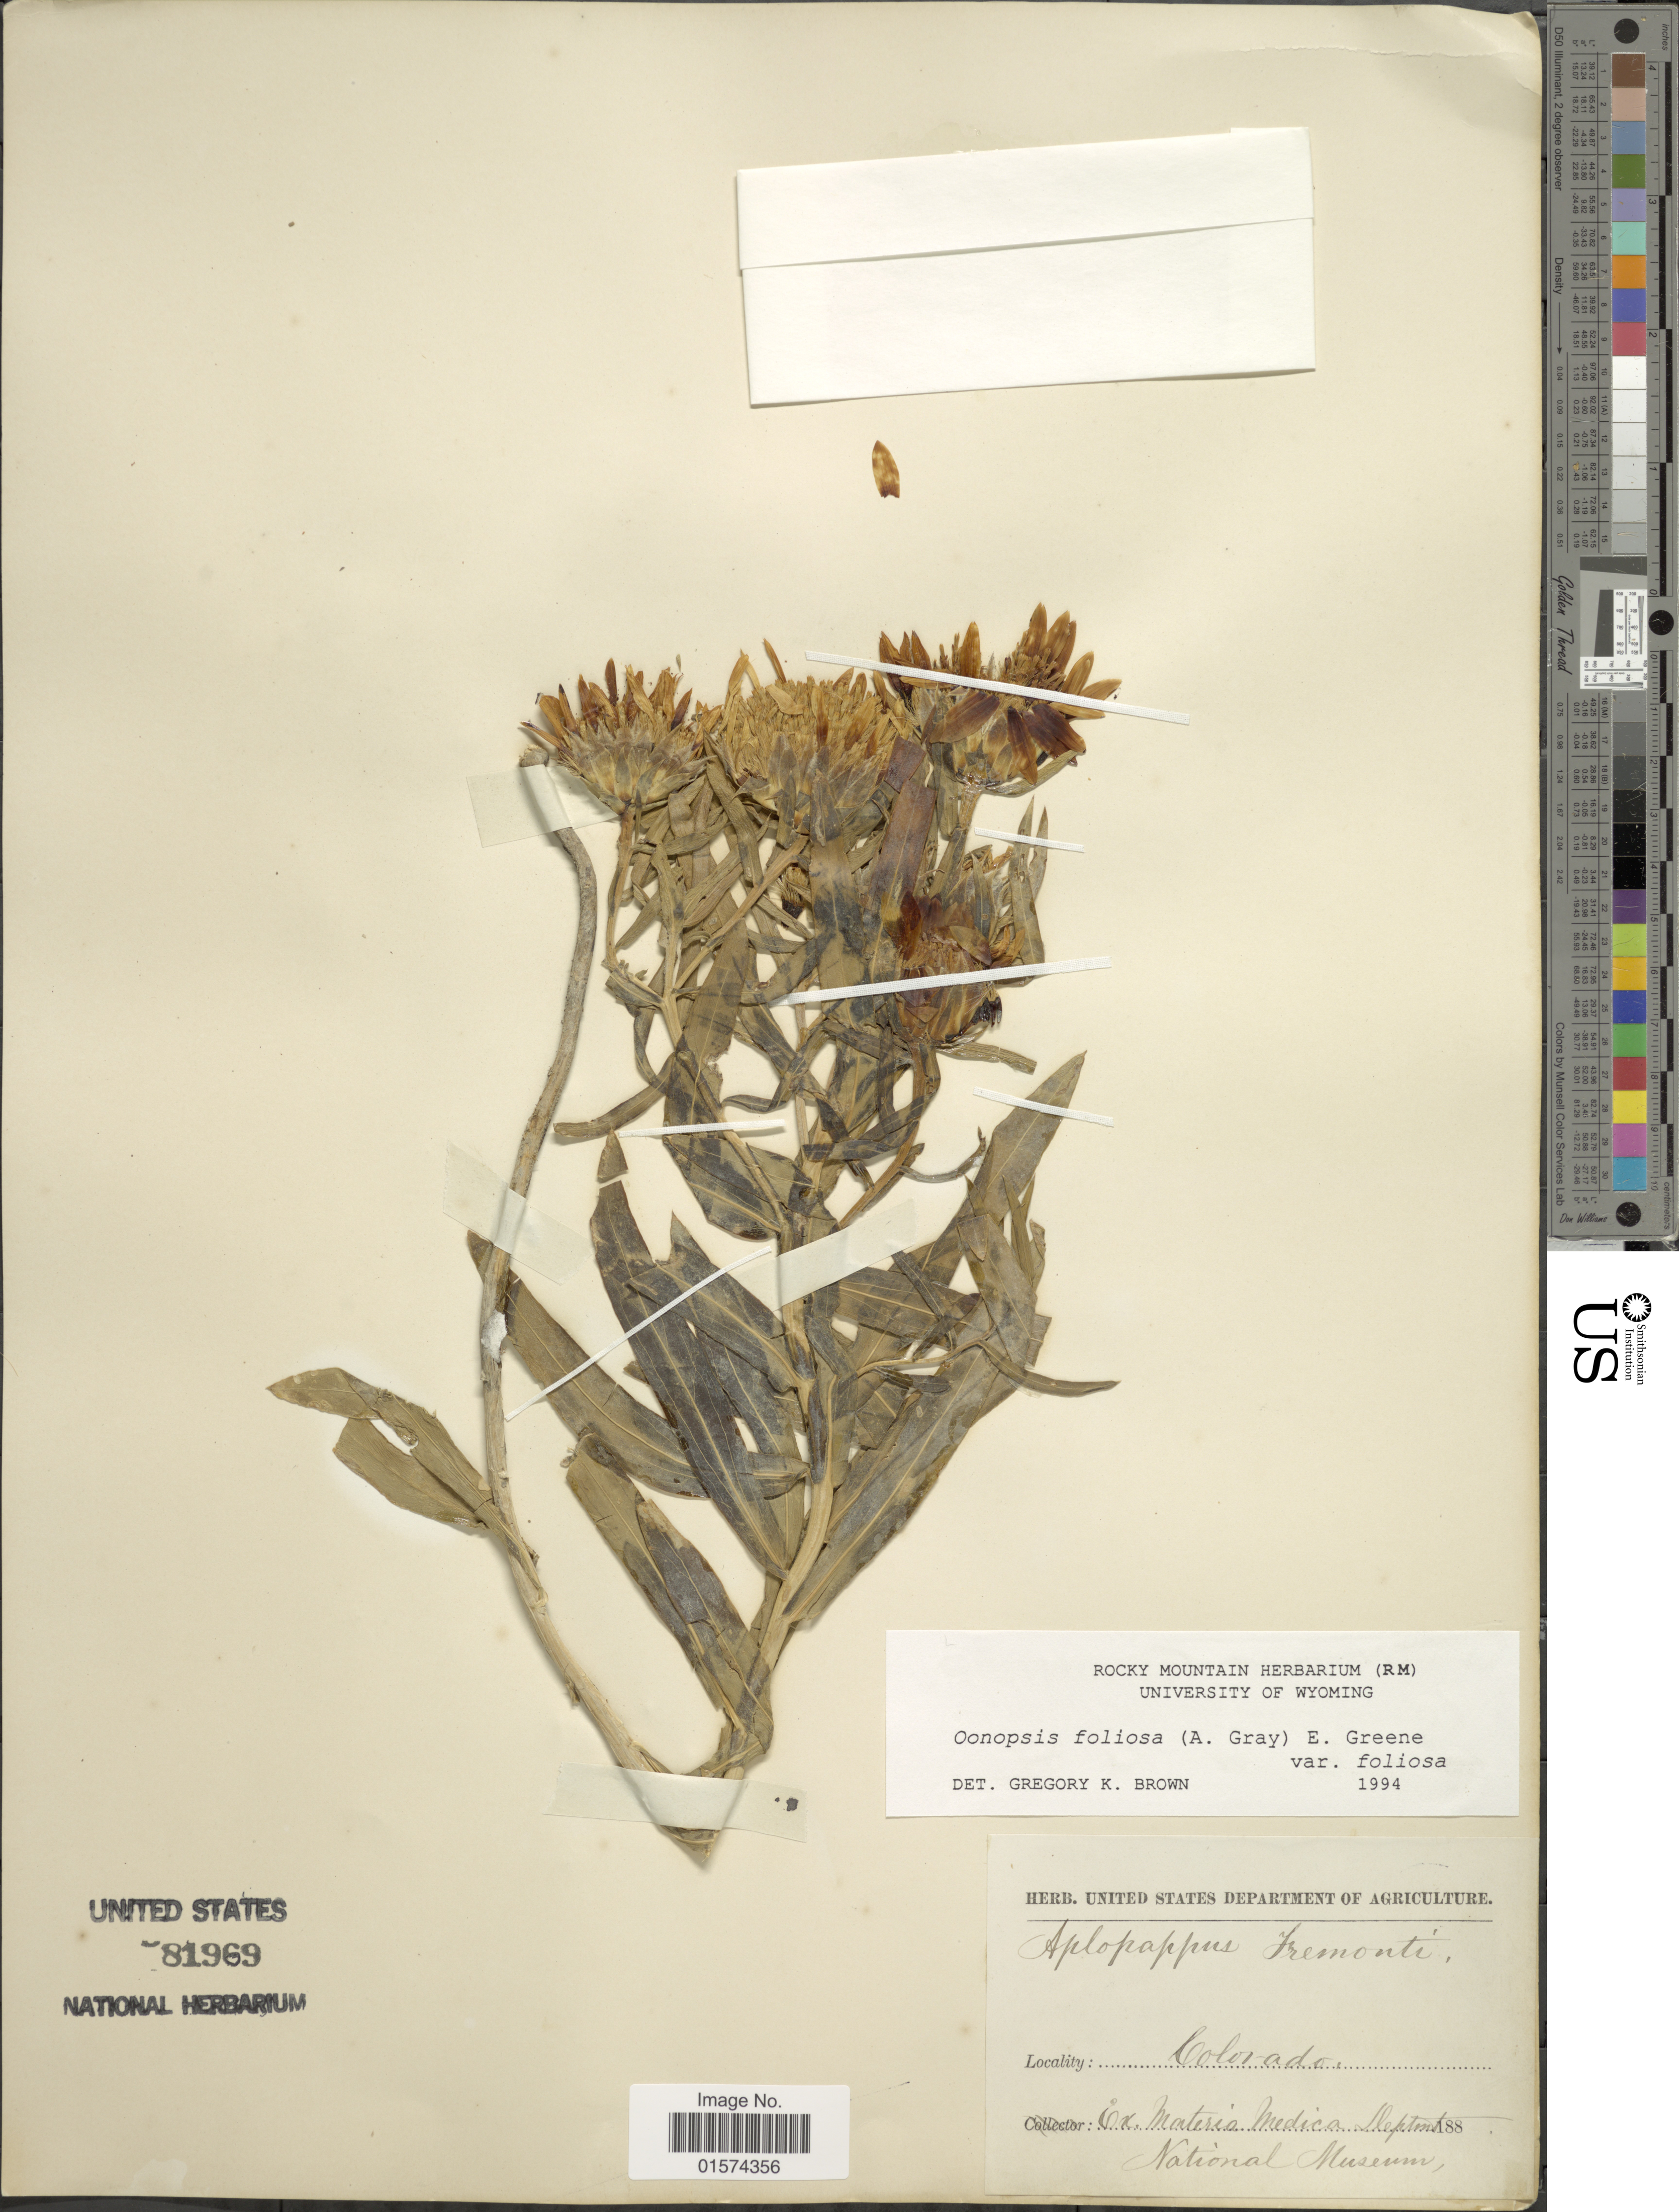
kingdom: Plantae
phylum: Tracheophyta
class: Magnoliopsida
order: Asterales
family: Asteraceae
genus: Oonopsis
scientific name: Oonopsis foliosa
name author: Greene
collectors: ex herb. Materia Medica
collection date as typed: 188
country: United States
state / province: Colorado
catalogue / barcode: US 81969